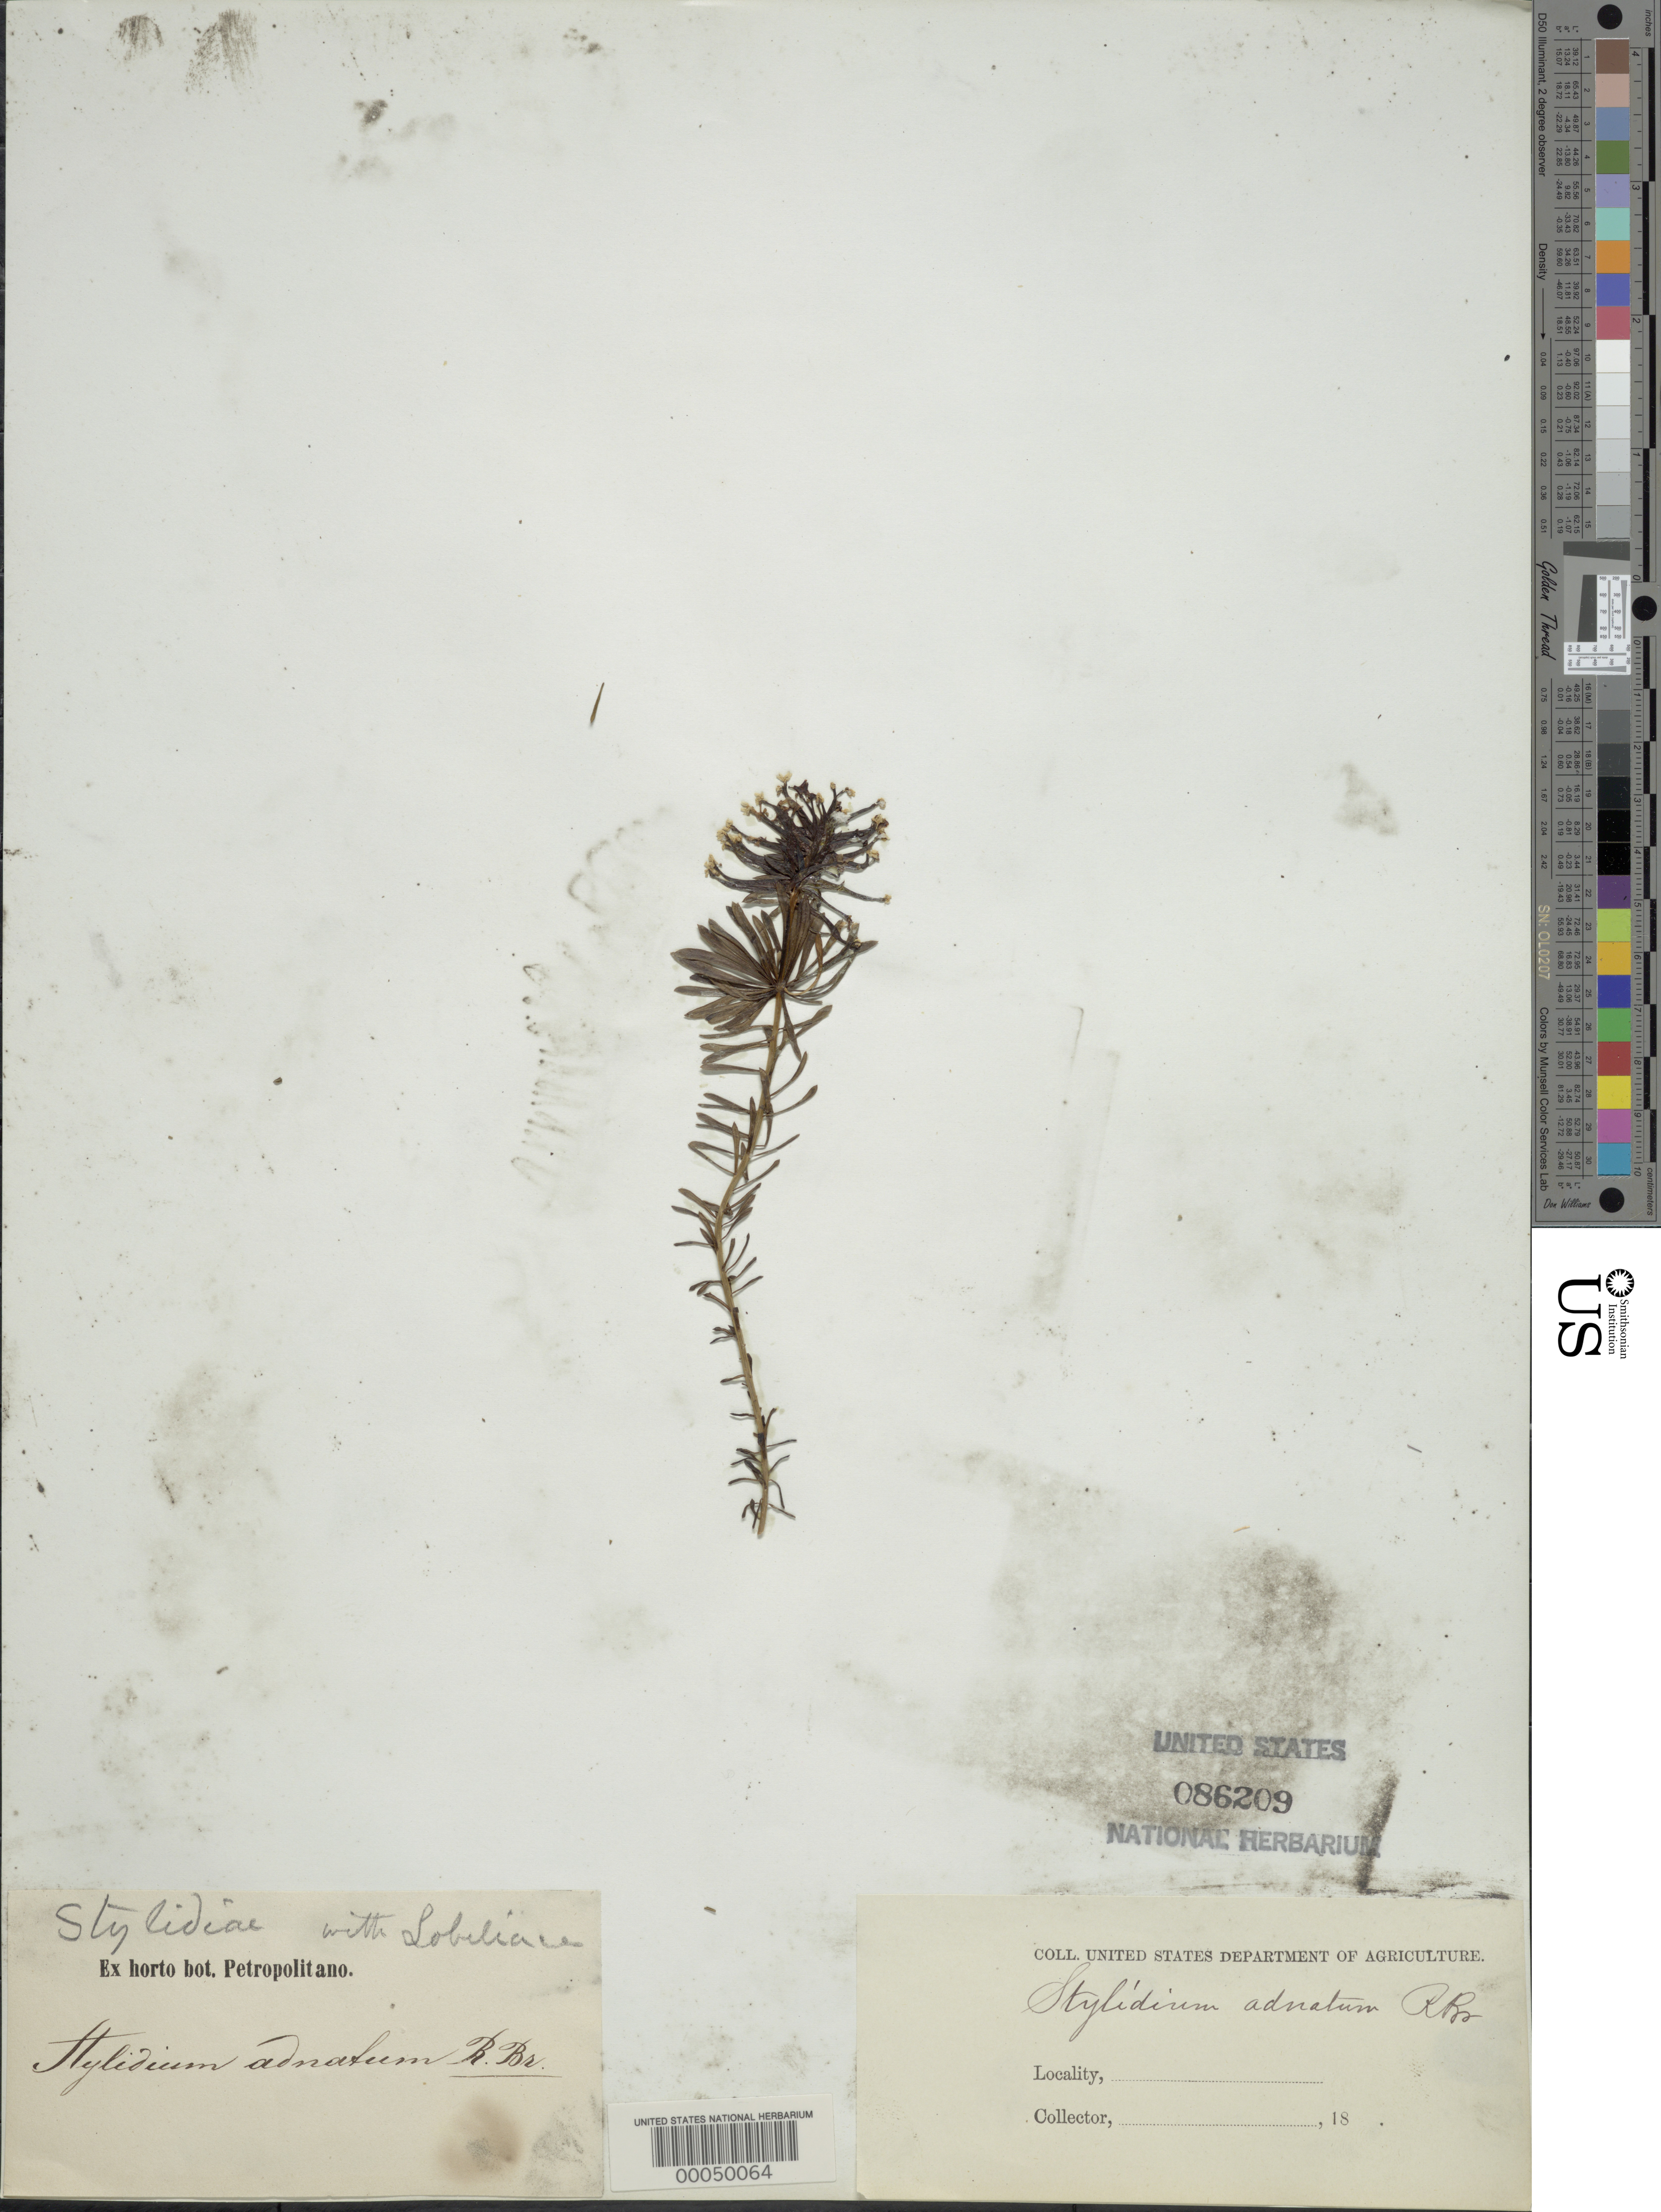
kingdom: Plantae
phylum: Tracheophyta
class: Magnoliopsida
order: Asterales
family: Stylidiaceae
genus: Stylidium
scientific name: Stylidium adnatum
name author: R. Br.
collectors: J. Rose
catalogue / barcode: US 86209